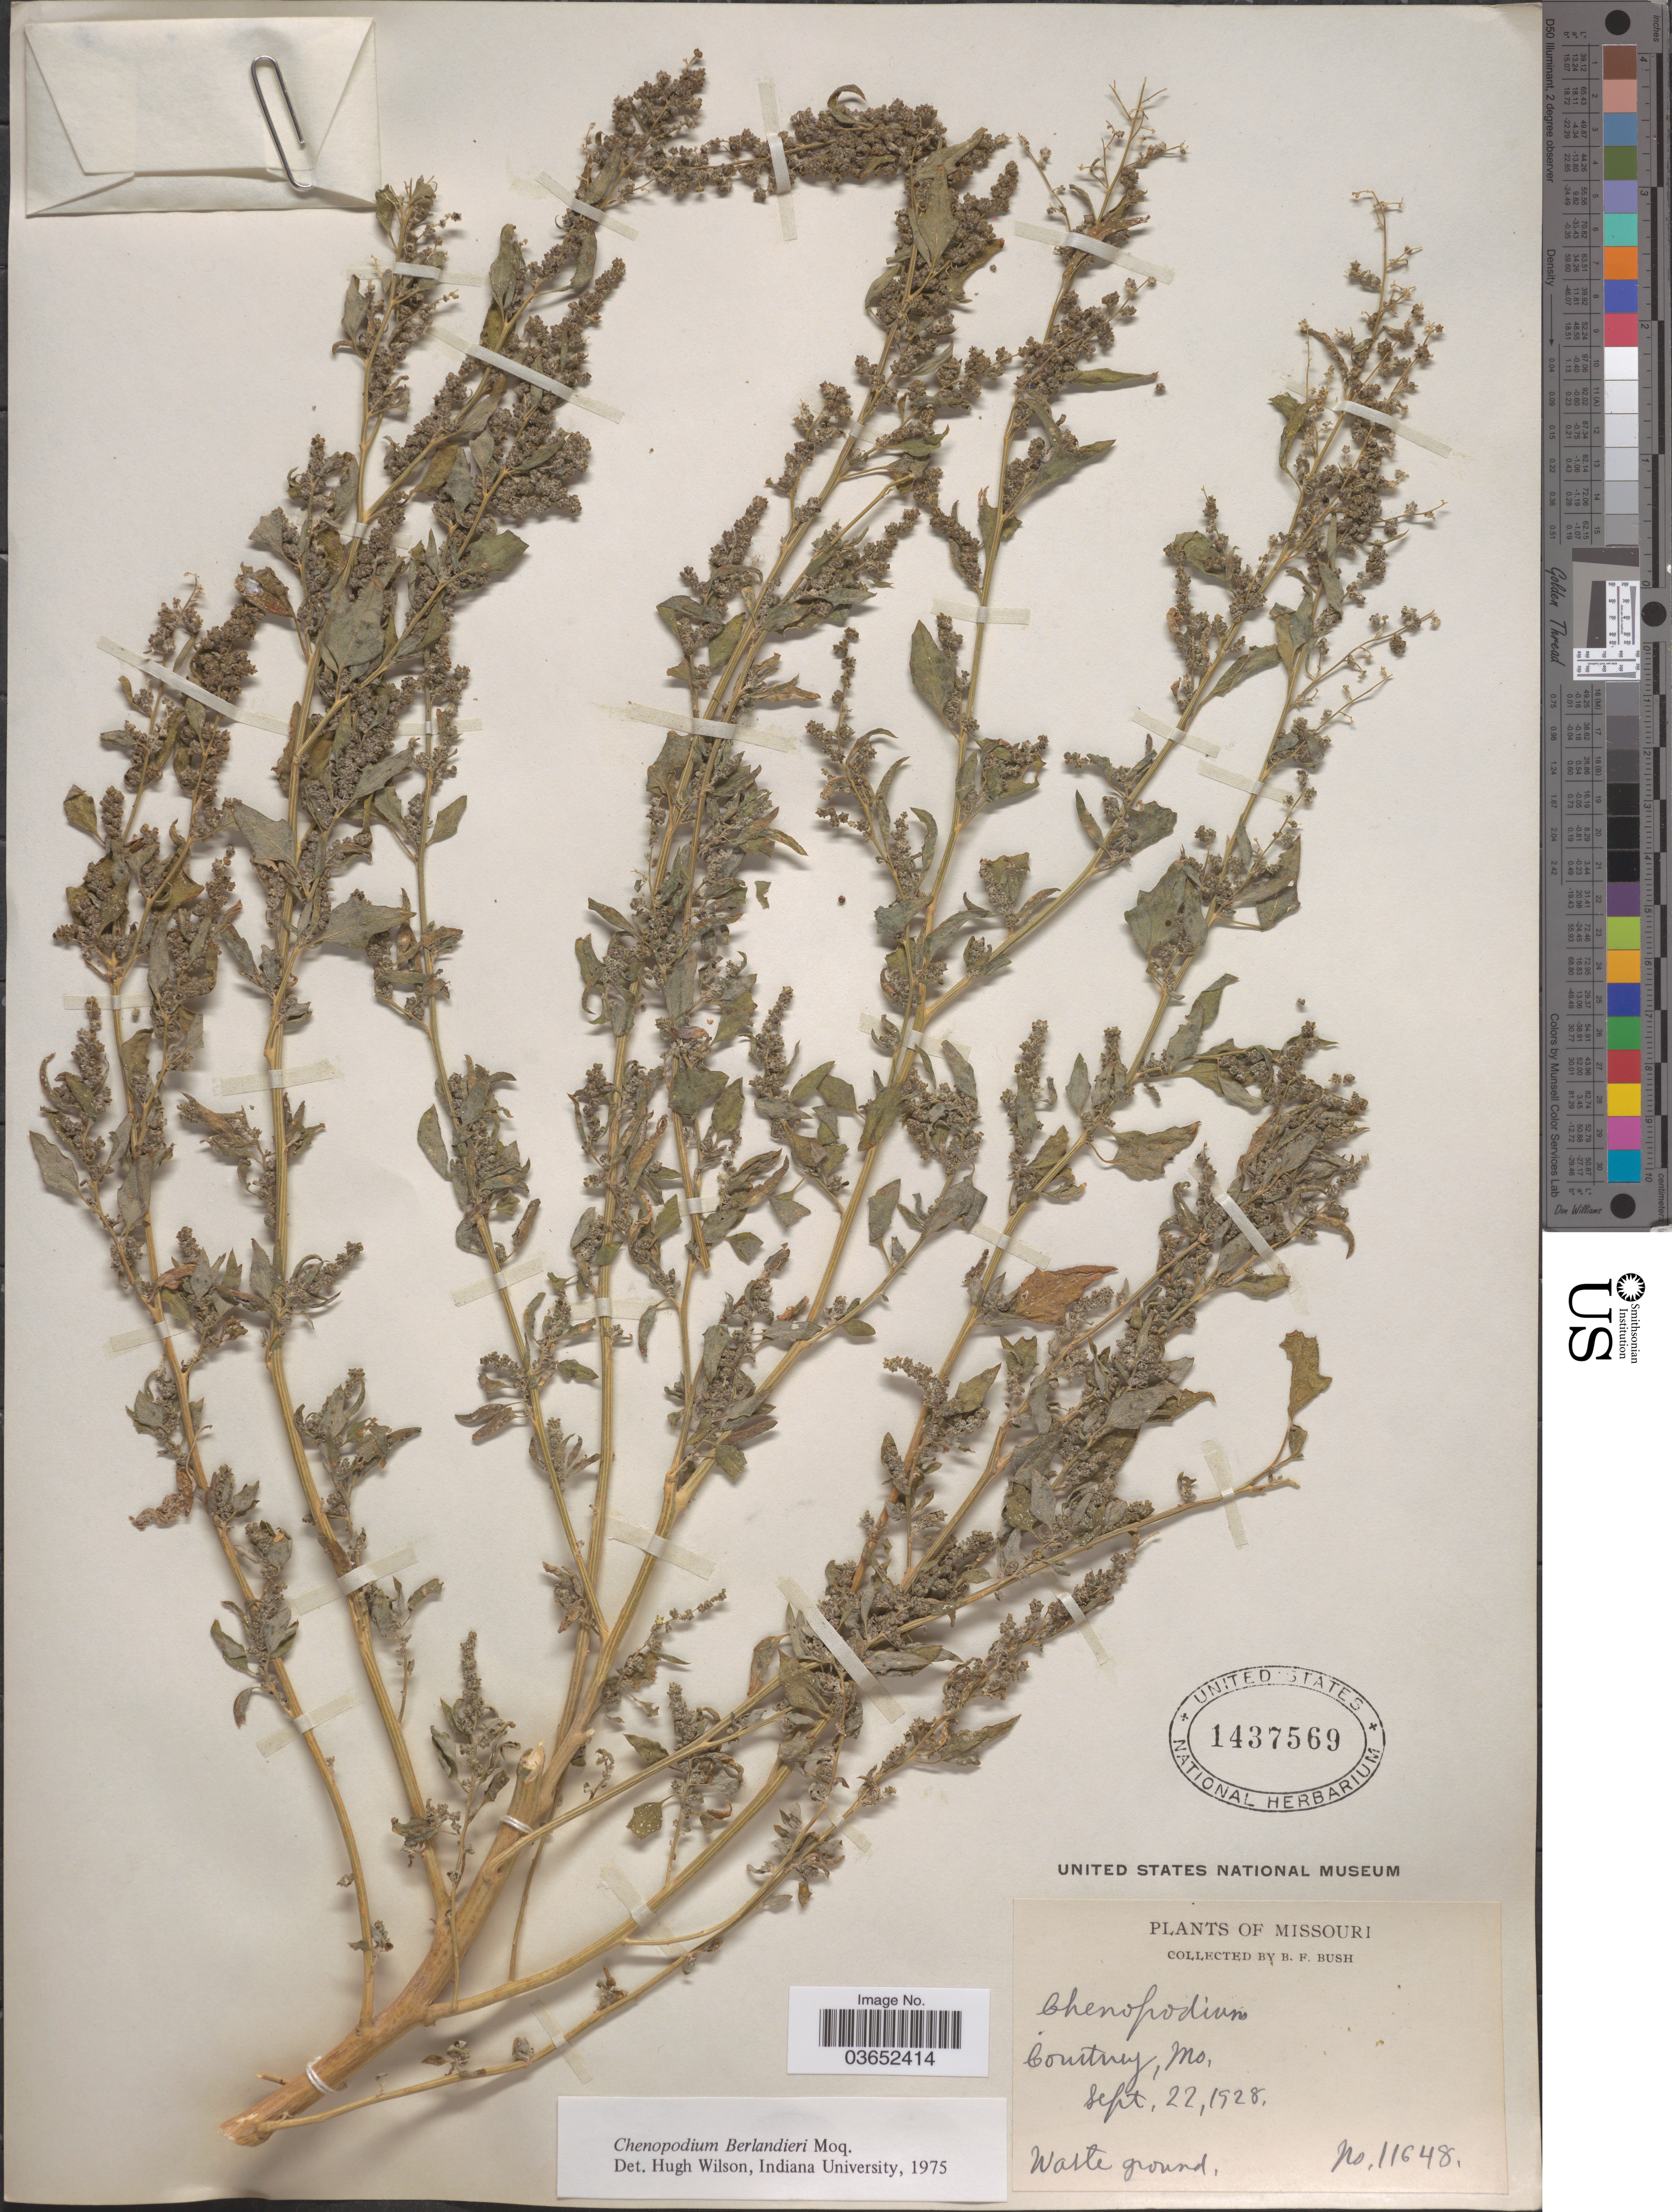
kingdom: Plantae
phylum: Tracheophyta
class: Magnoliopsida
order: Caryophyllales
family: Amaranthaceae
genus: Chenopodium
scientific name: Chenopodium berlandieri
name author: Moq.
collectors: B. F. Bush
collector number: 11648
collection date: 1928-09-22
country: United States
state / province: Missouri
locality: Courtney.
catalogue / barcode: US 1437569